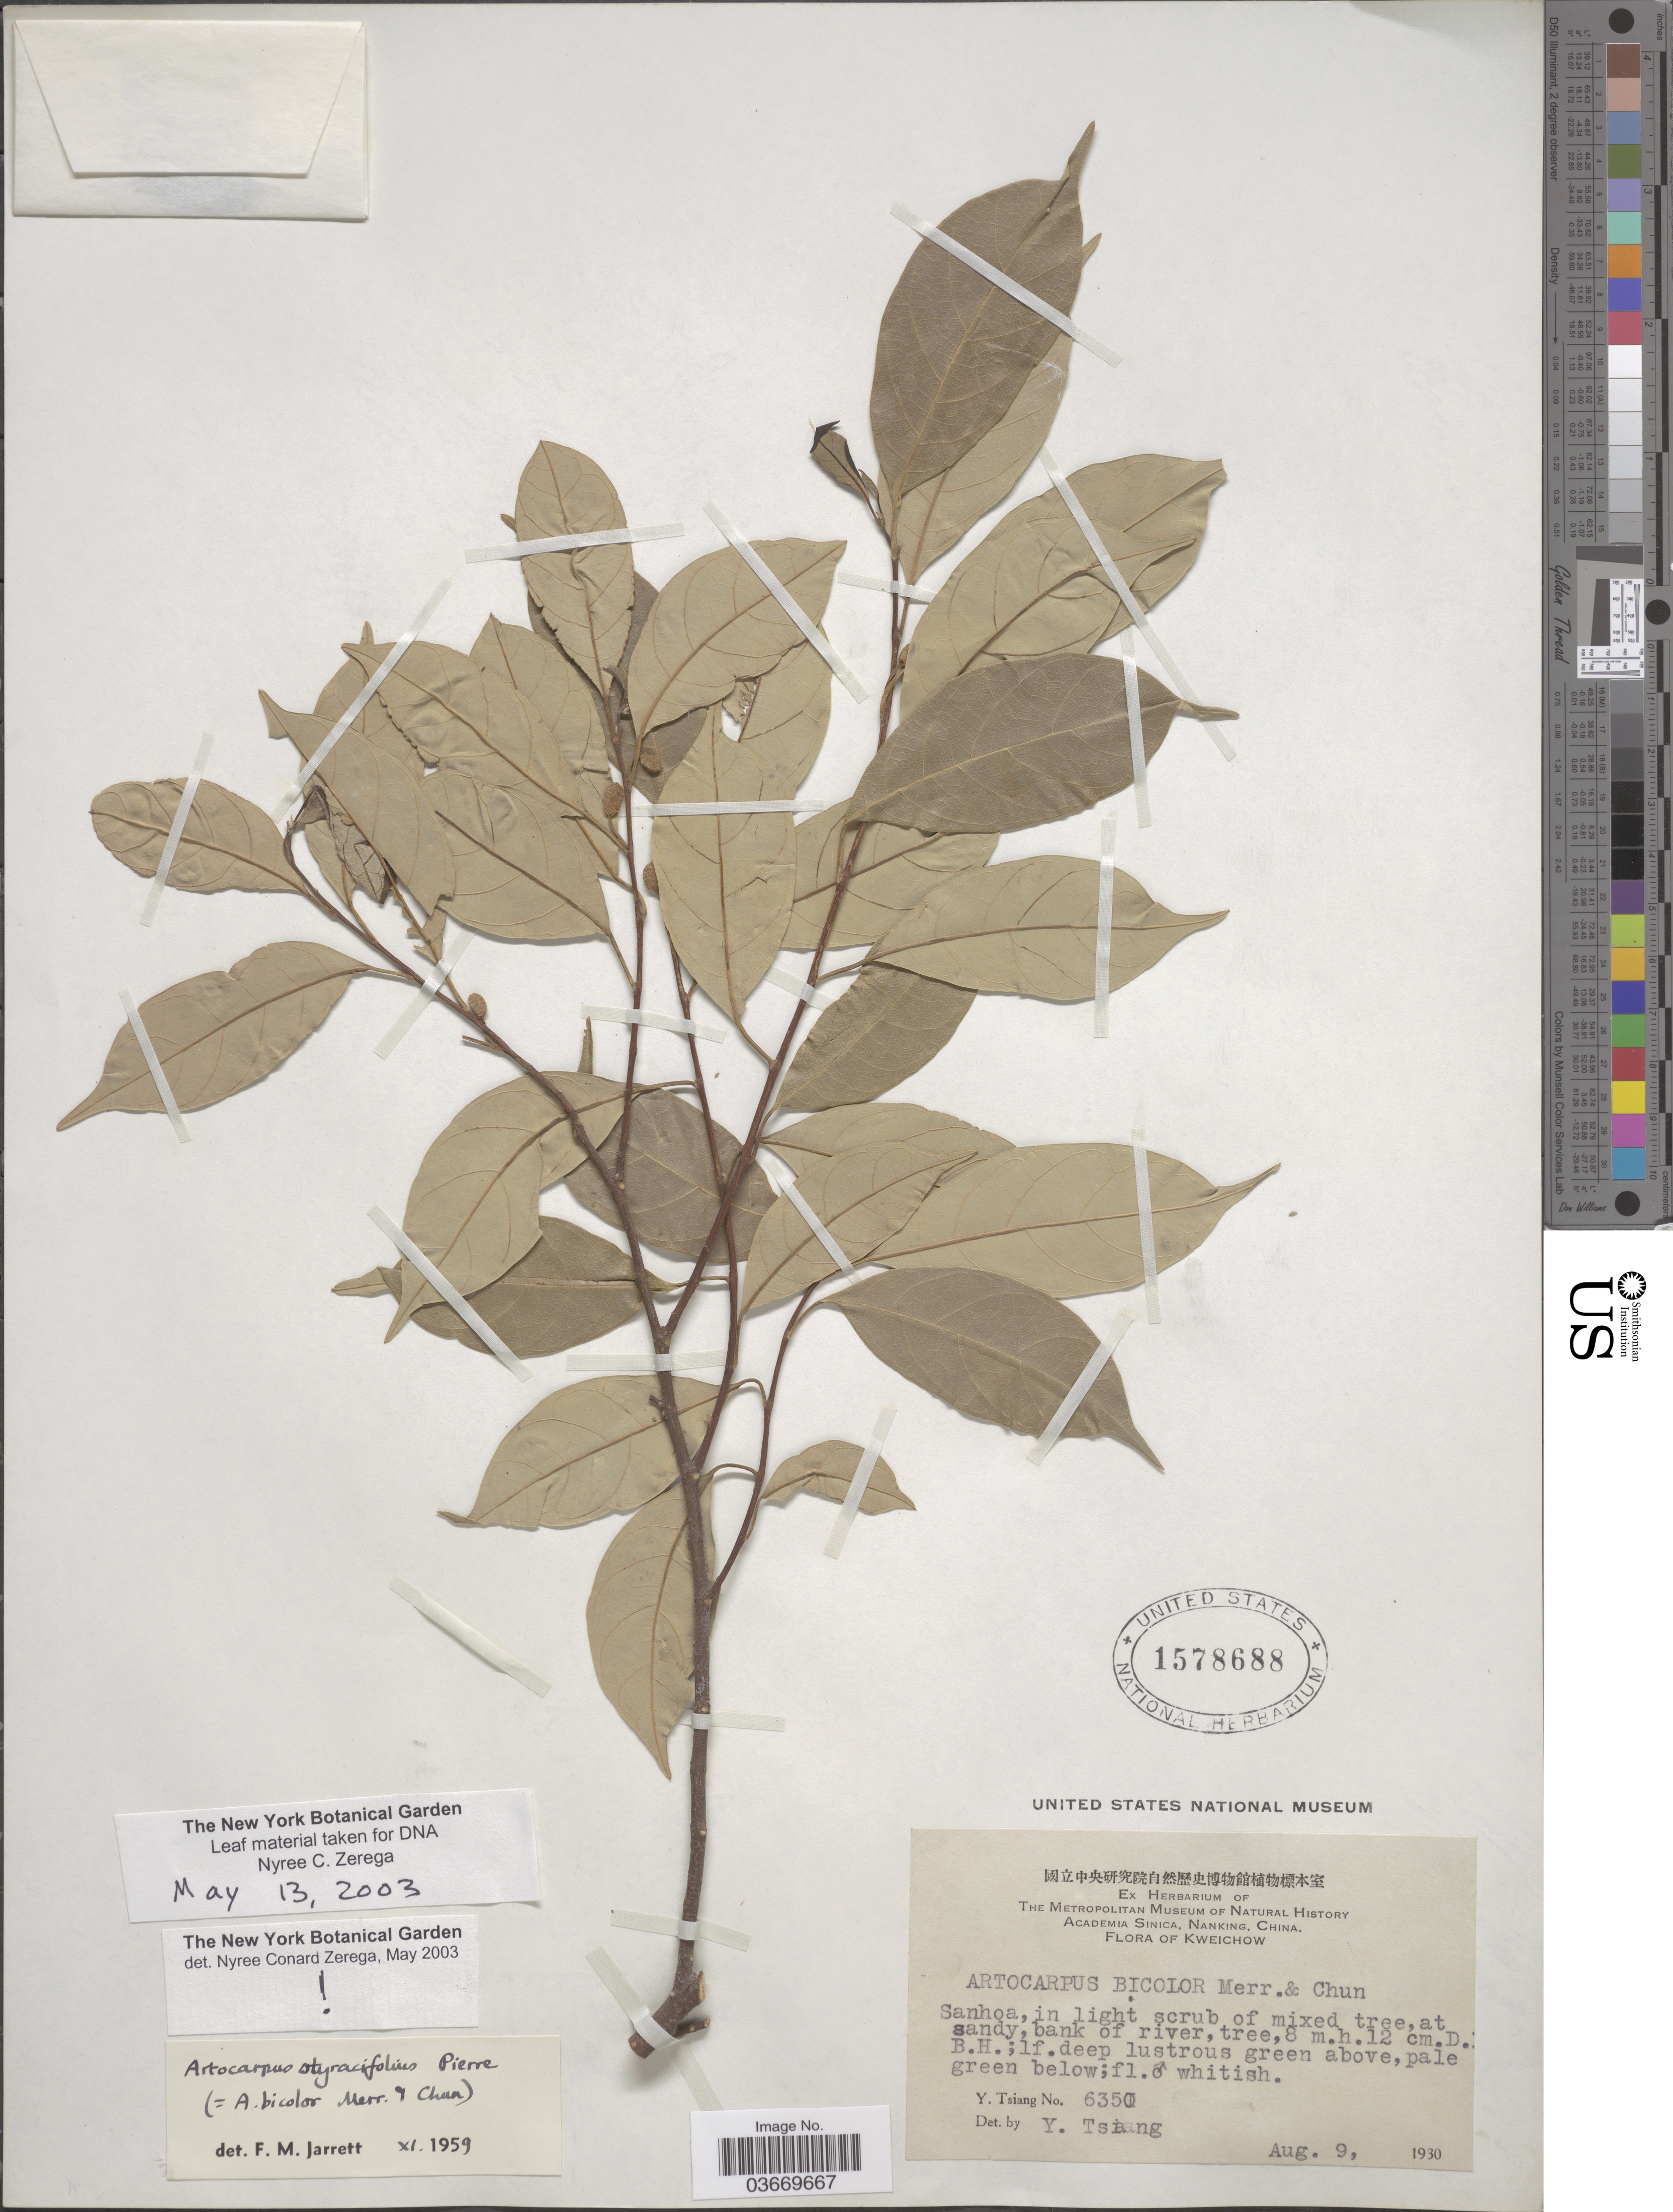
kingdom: Plantae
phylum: Tracheophyta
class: Magnoliopsida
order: Rosales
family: Moraceae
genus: Artocarpus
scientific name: Artocarpus styracifolius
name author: Pierre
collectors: Y. Tsiang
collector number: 6350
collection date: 1930-08-09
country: China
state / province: Guizhou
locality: Kweichow. Sanhoa, at sandy, bank of river.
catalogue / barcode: US 1578688